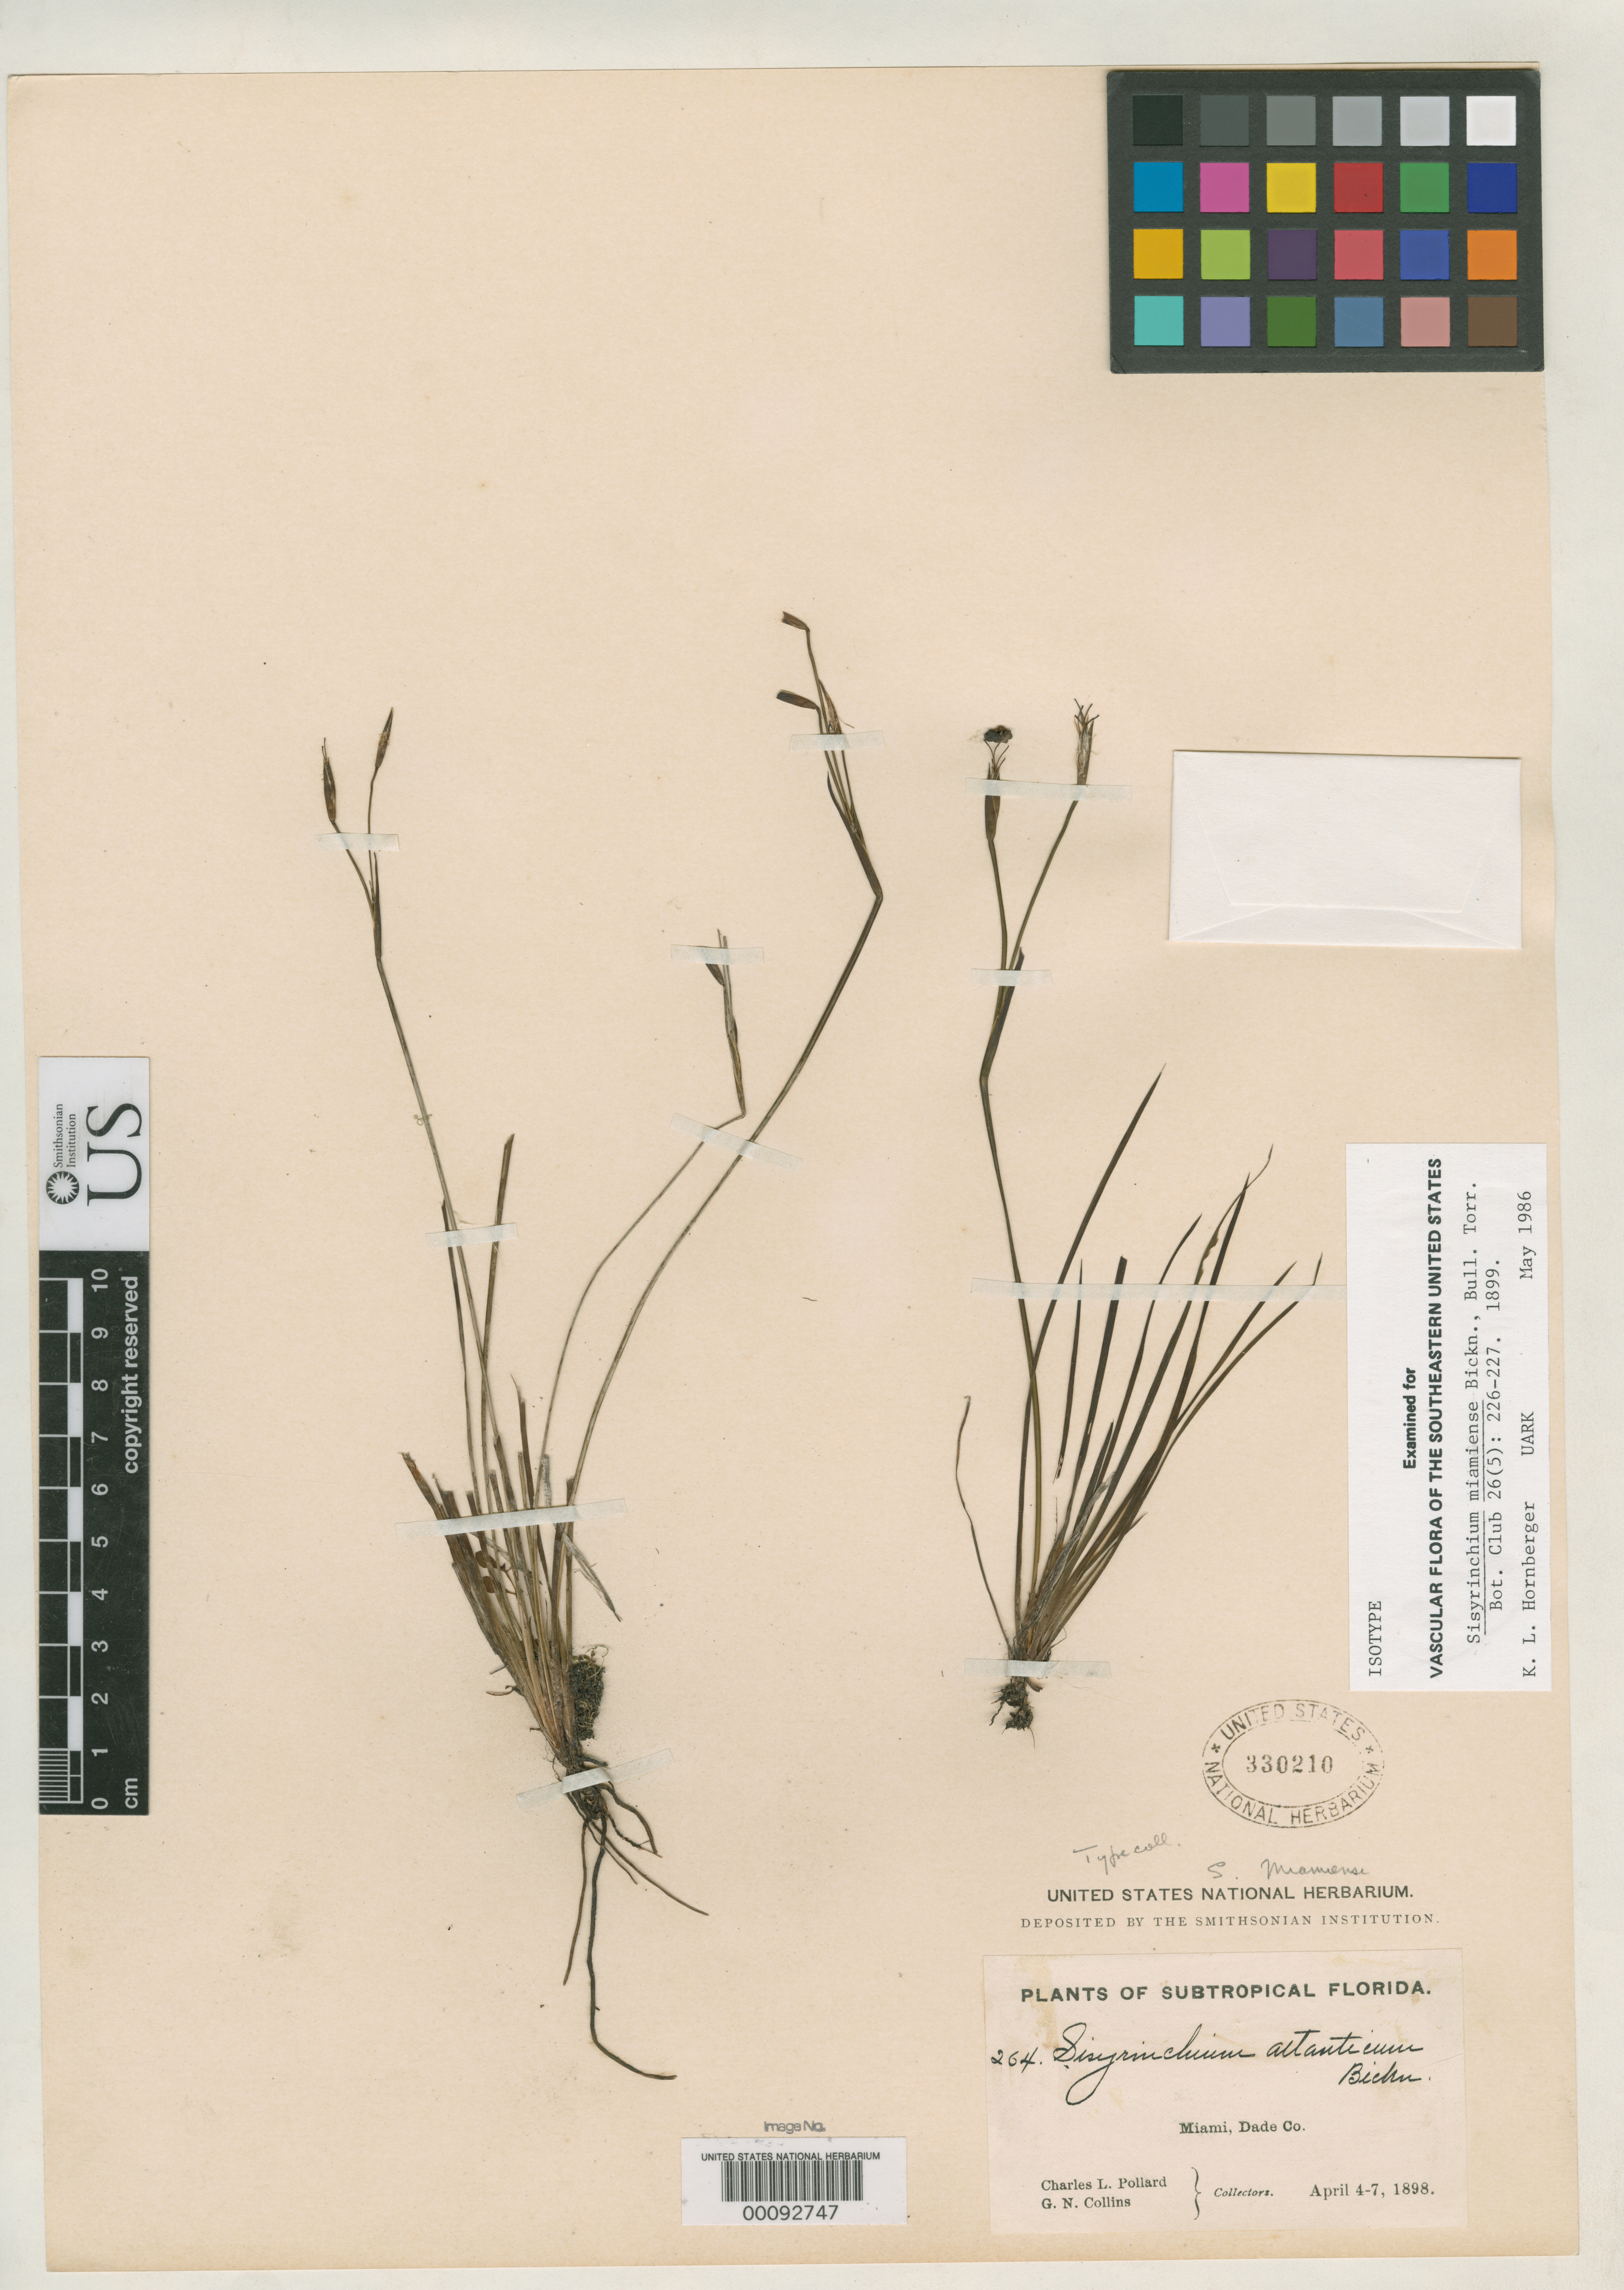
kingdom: Plantae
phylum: Tracheophyta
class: Liliopsida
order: Asparagales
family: Iridaceae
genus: Sisyrinchium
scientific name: Sisyrinchium miamiense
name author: E.P. Bicknell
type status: Type Collection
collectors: C. L. Pollard & G. Collins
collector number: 264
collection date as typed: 04 Apr 1898 to 07 Apr 1898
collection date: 1898-04-04/1898-04-07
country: United States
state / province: Florida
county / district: Dade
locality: Miami.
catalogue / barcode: US 330210